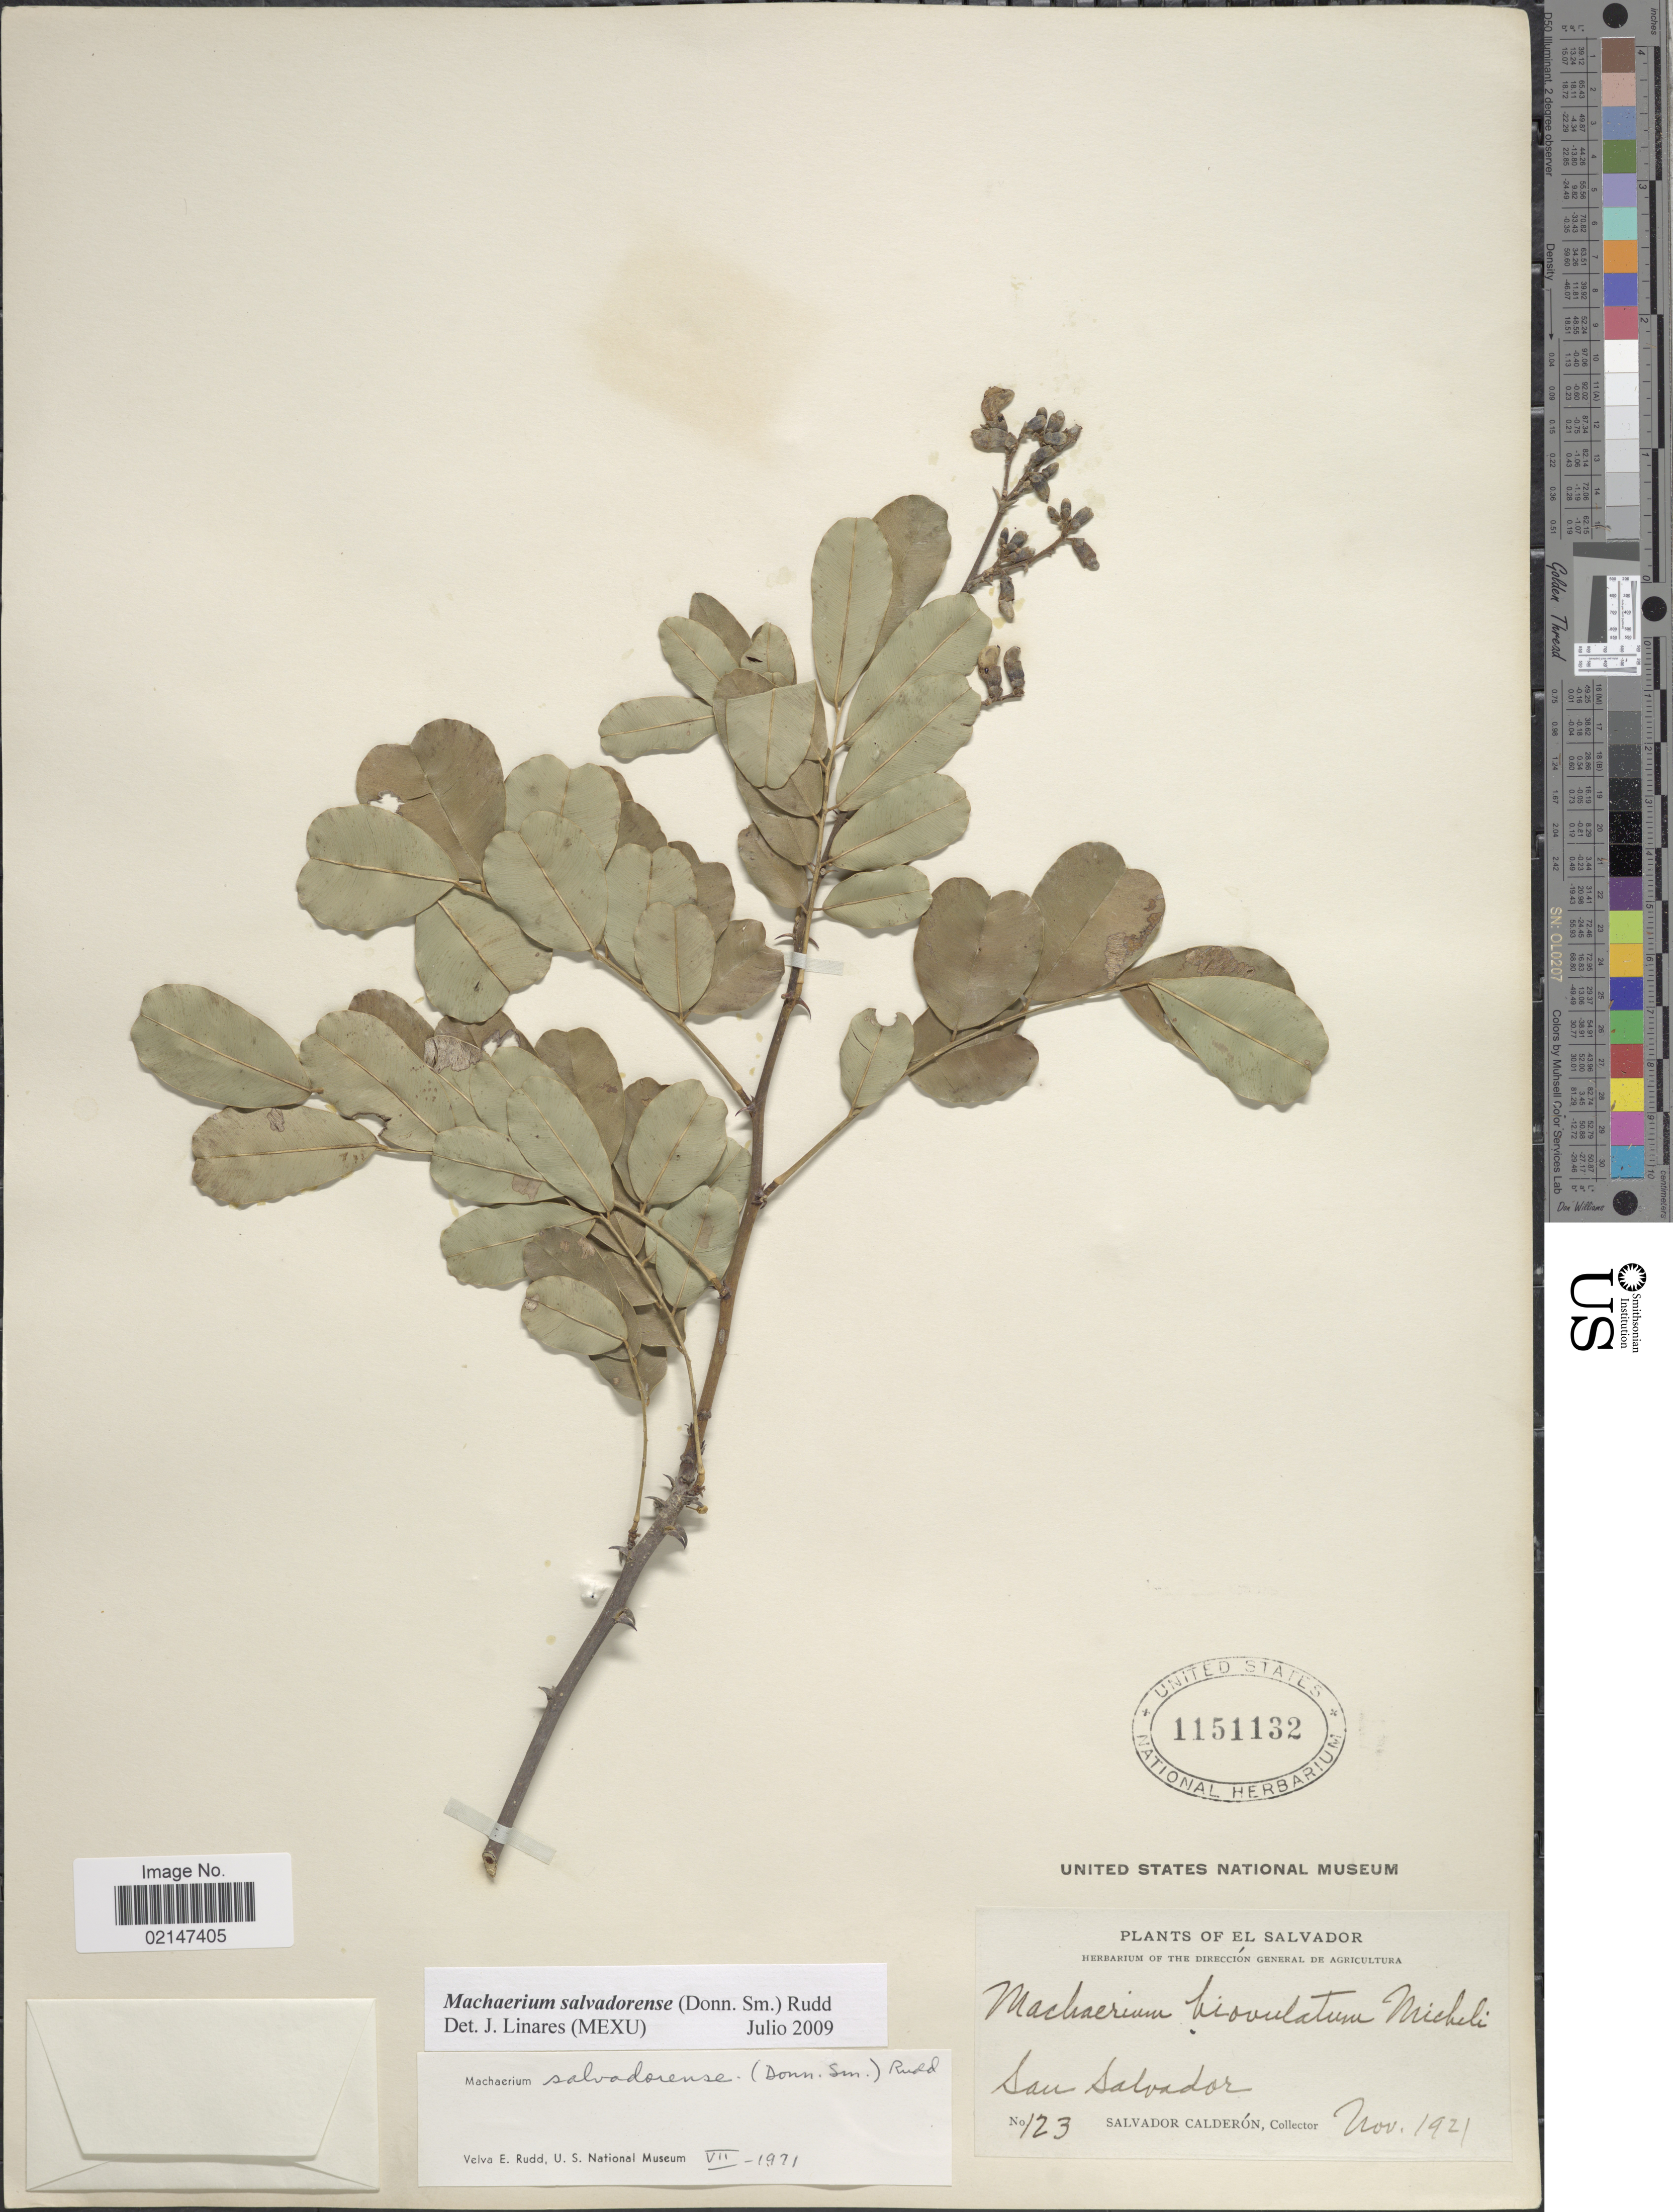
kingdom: Plantae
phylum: Tracheophyta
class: Magnoliopsida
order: Fabales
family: Fabaceae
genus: Machaerium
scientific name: Machaerium salvadorense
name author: (Donn. Sm.) Rudd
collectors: S. Calderón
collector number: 123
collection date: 1921-11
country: El Salvador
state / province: San Salvador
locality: San Salvador, El Salvador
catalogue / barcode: US 1151132